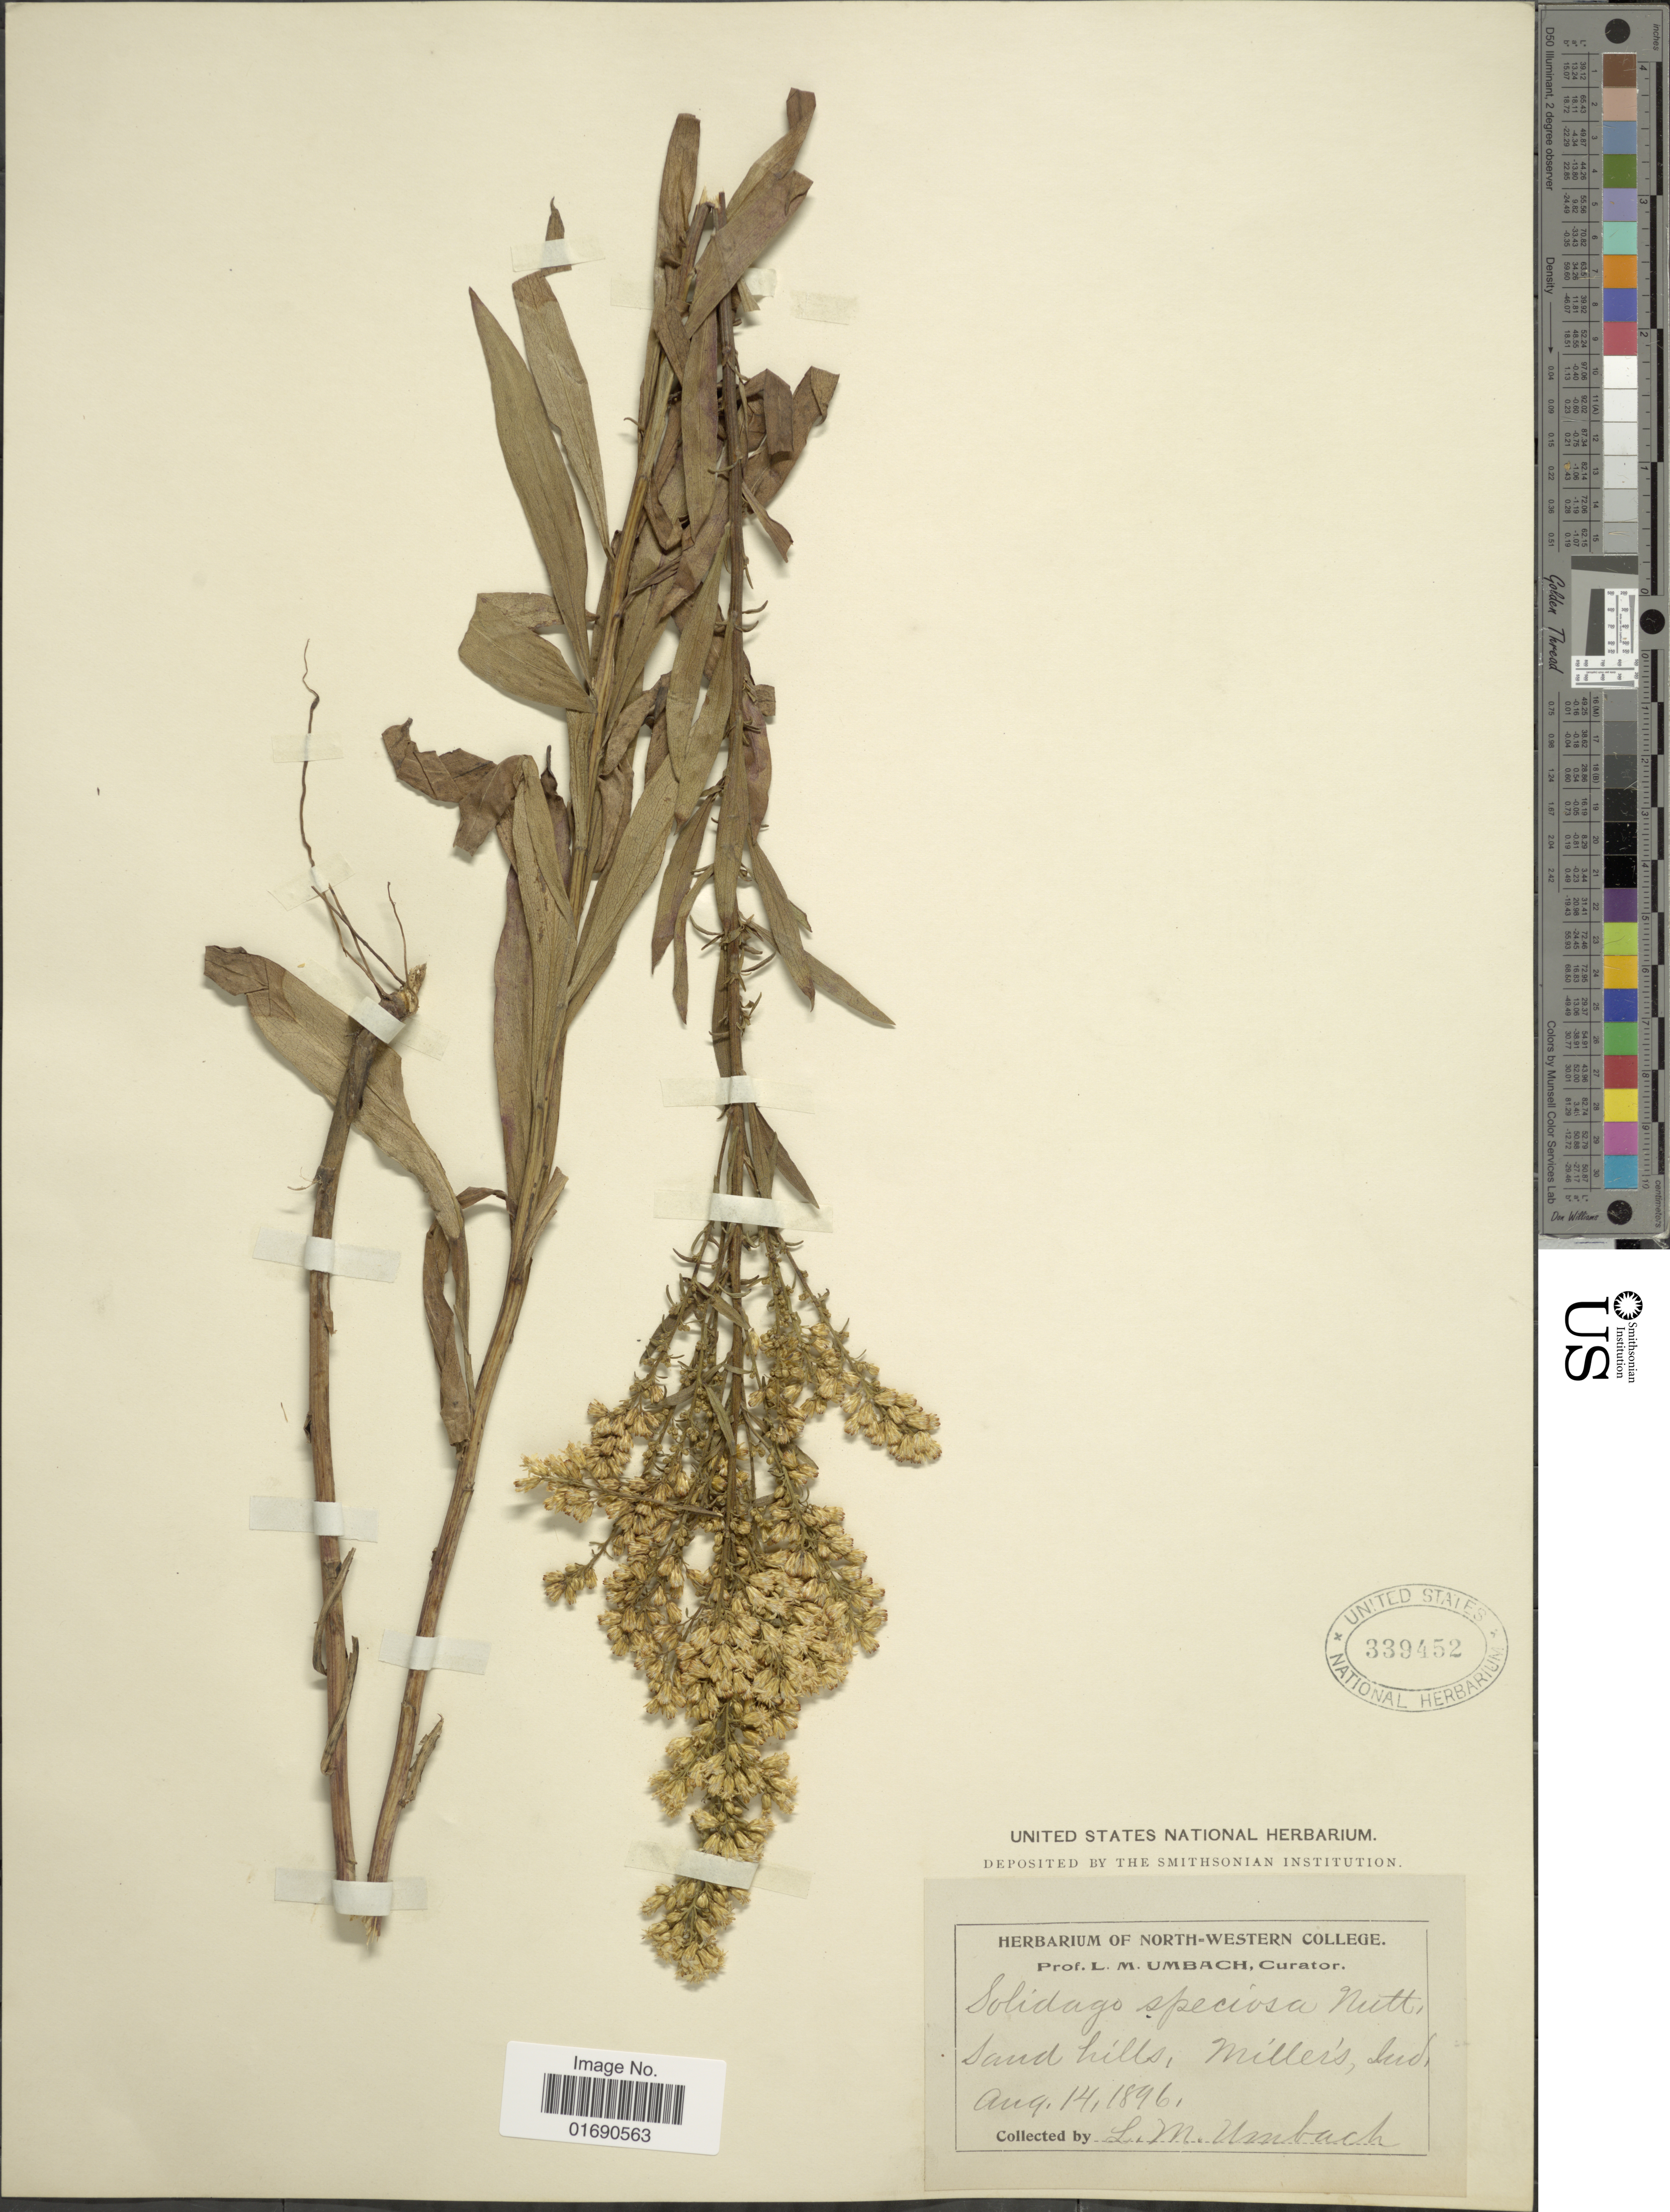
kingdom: Plantae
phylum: Tracheophyta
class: Magnoliopsida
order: Asterales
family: Asteraceae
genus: Solidago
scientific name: Solidago speciosa var. angustata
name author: Torr. & A. Gray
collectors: L. M. Umbach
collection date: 1896-08-14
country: United States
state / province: Indiana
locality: Sand hills, Milles's Ind.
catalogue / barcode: US 339452